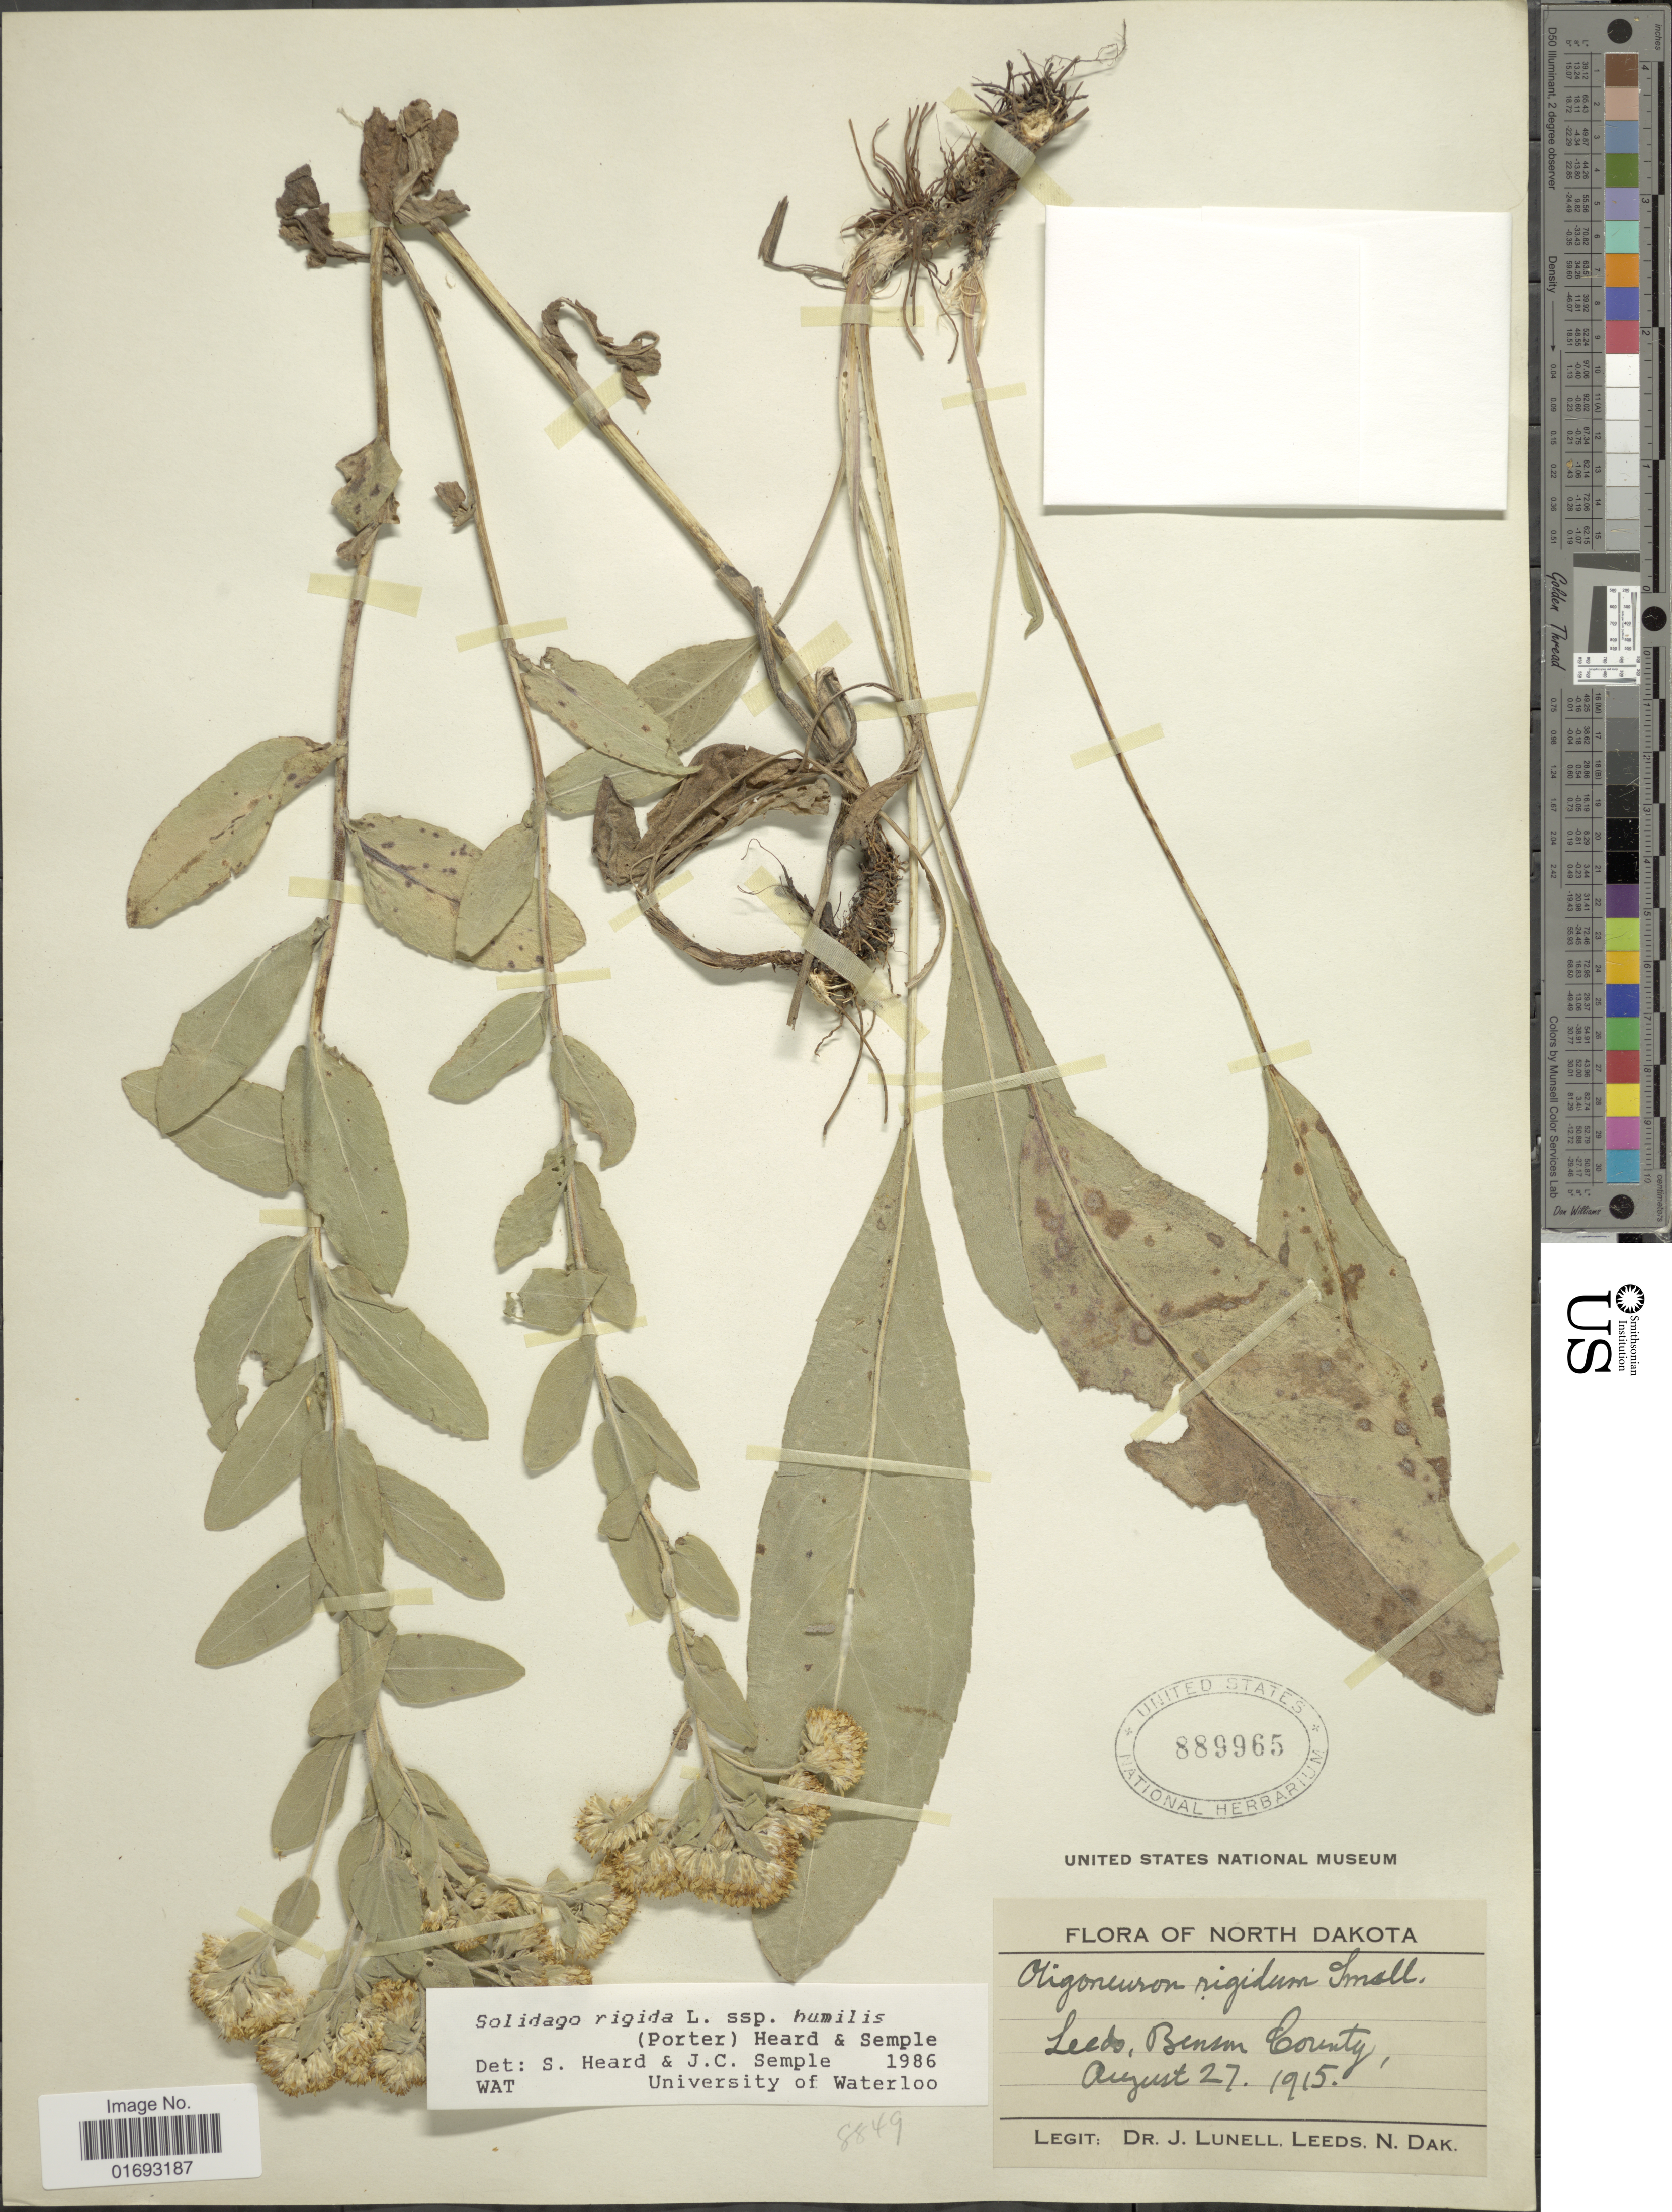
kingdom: Plantae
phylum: Tracheophyta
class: Magnoliopsida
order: Asterales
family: Asteraceae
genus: Oligoneuron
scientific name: Oligoneuron rigidum var. humile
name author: (Porter) G.L. Nesom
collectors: J. Lunell & N. D. Leeds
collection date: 1915-08-27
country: United States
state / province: North Dakota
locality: Leeds, Benson County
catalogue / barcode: US 889965